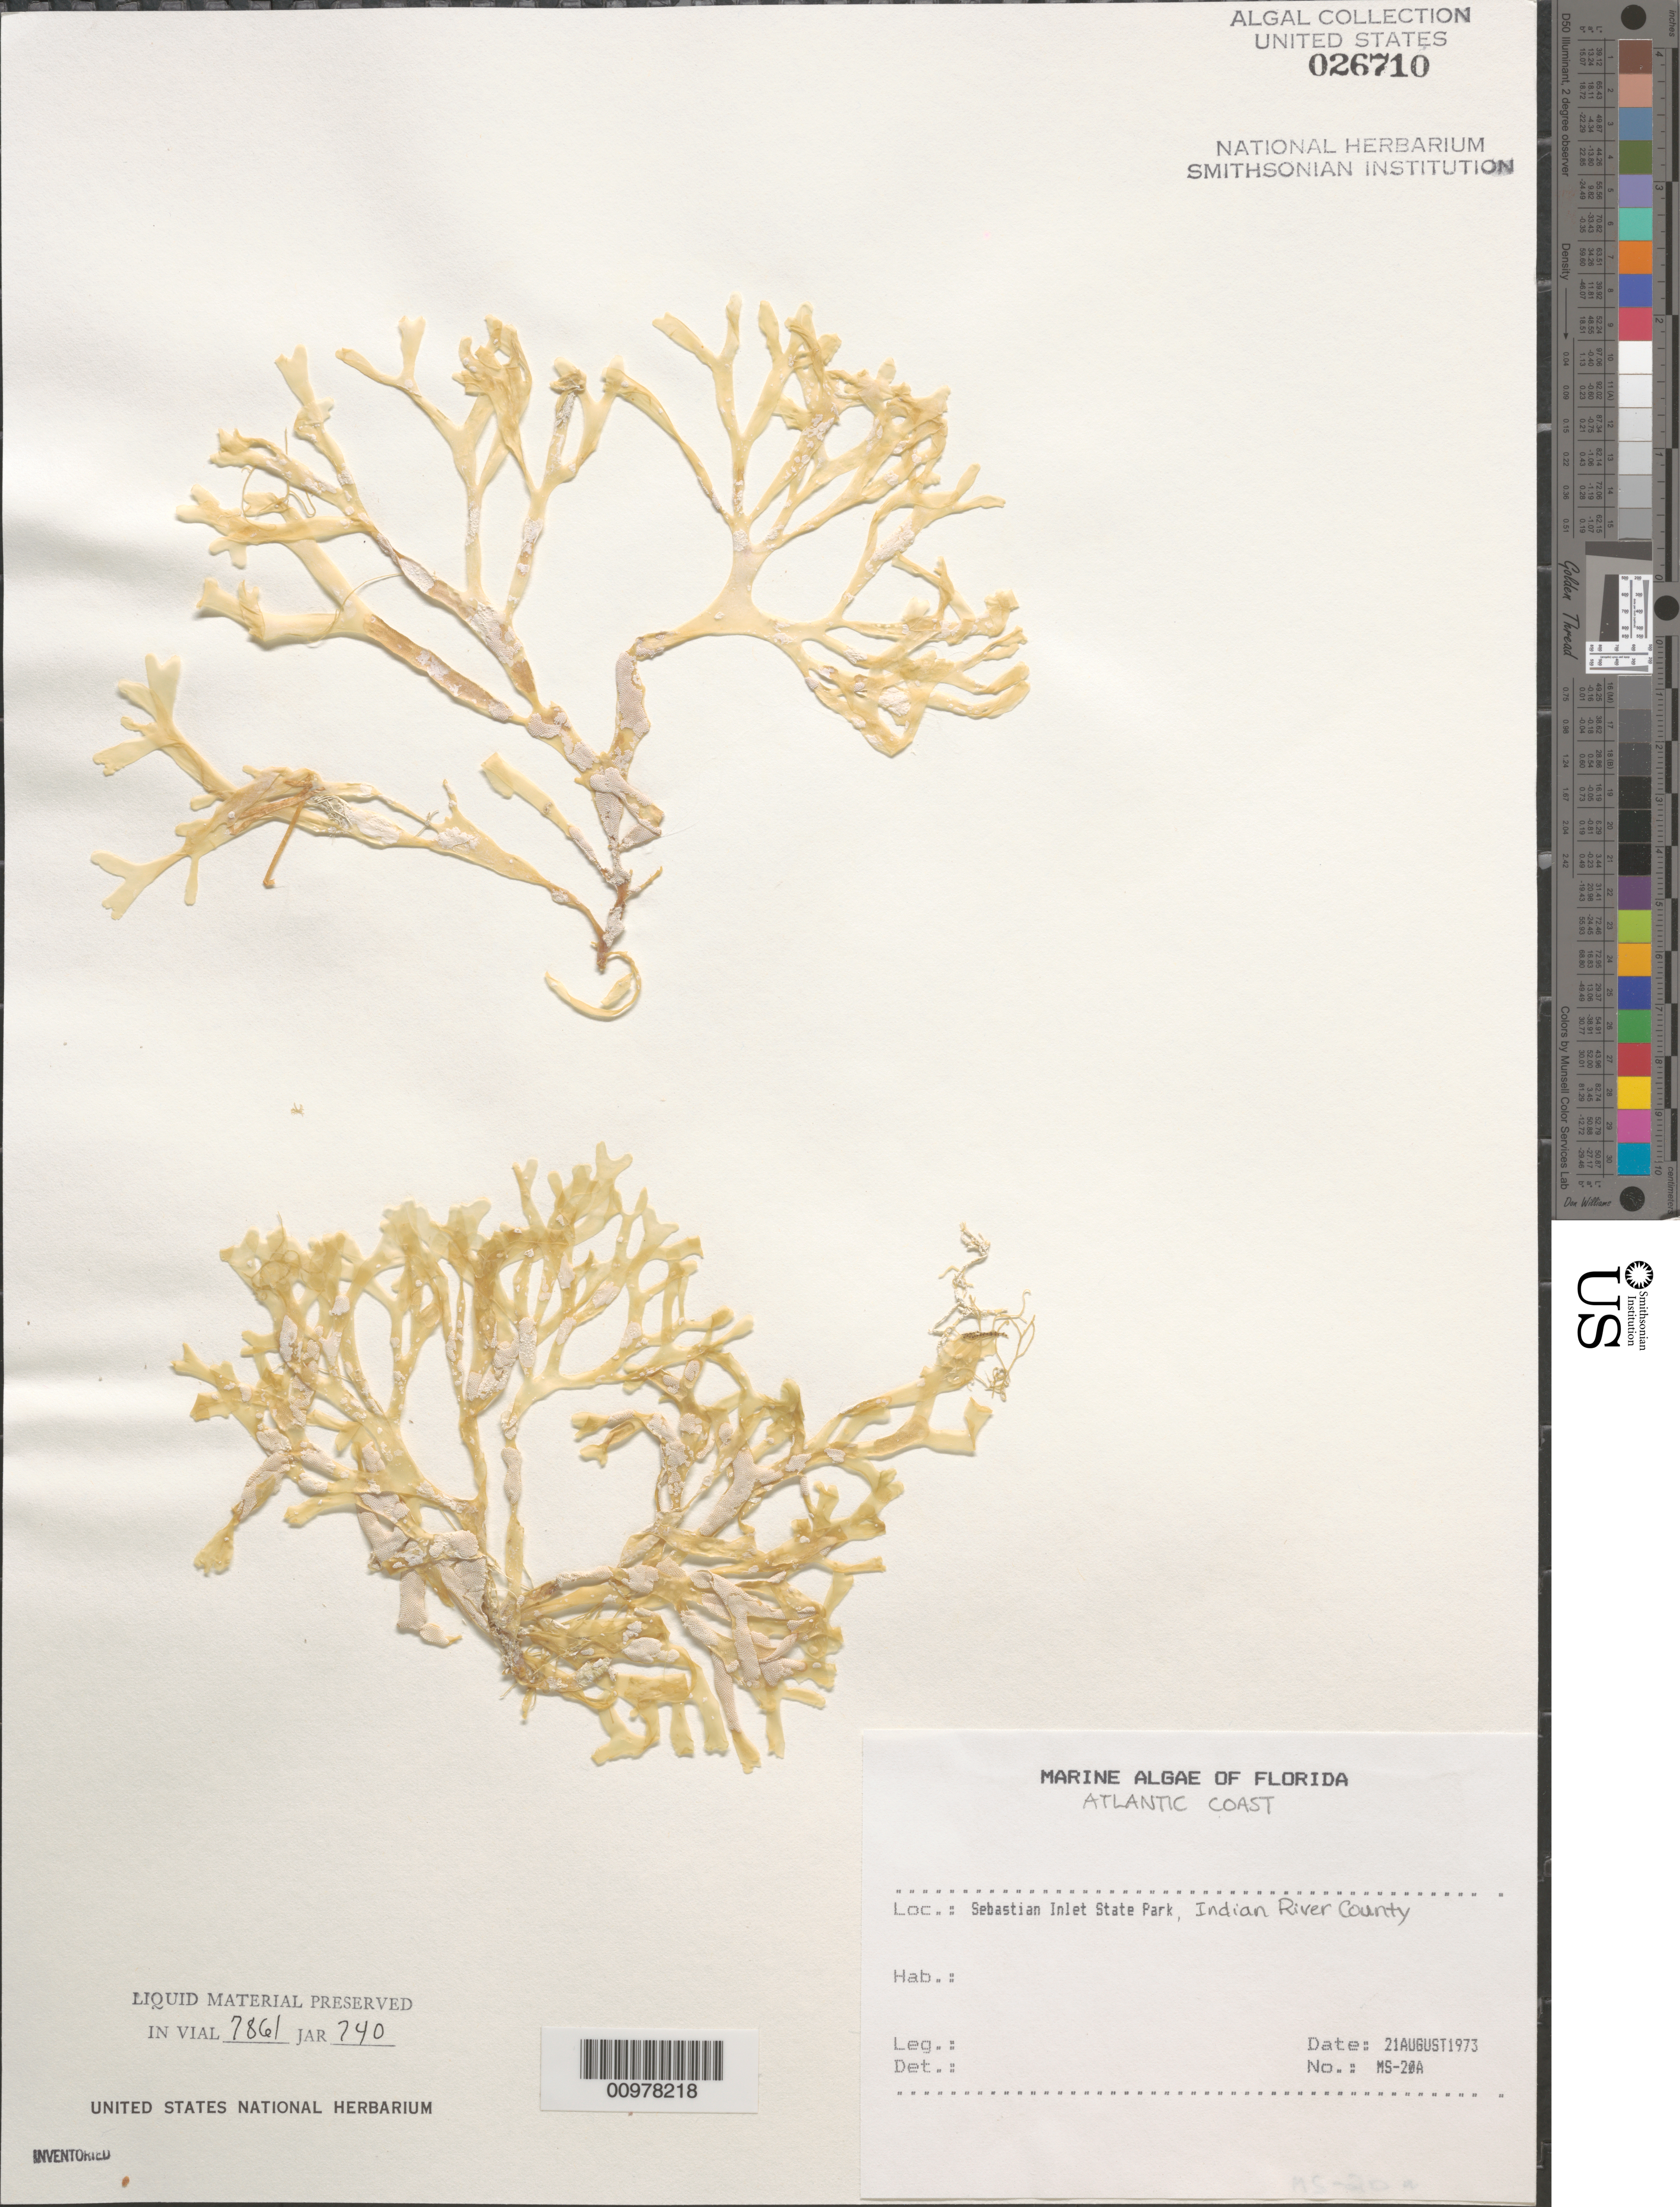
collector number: MS-20A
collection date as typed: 21 Aug 1973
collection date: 1973-08-21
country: United States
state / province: Florida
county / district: Indian River County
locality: Sebastian Inlet State Park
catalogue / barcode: US 26710